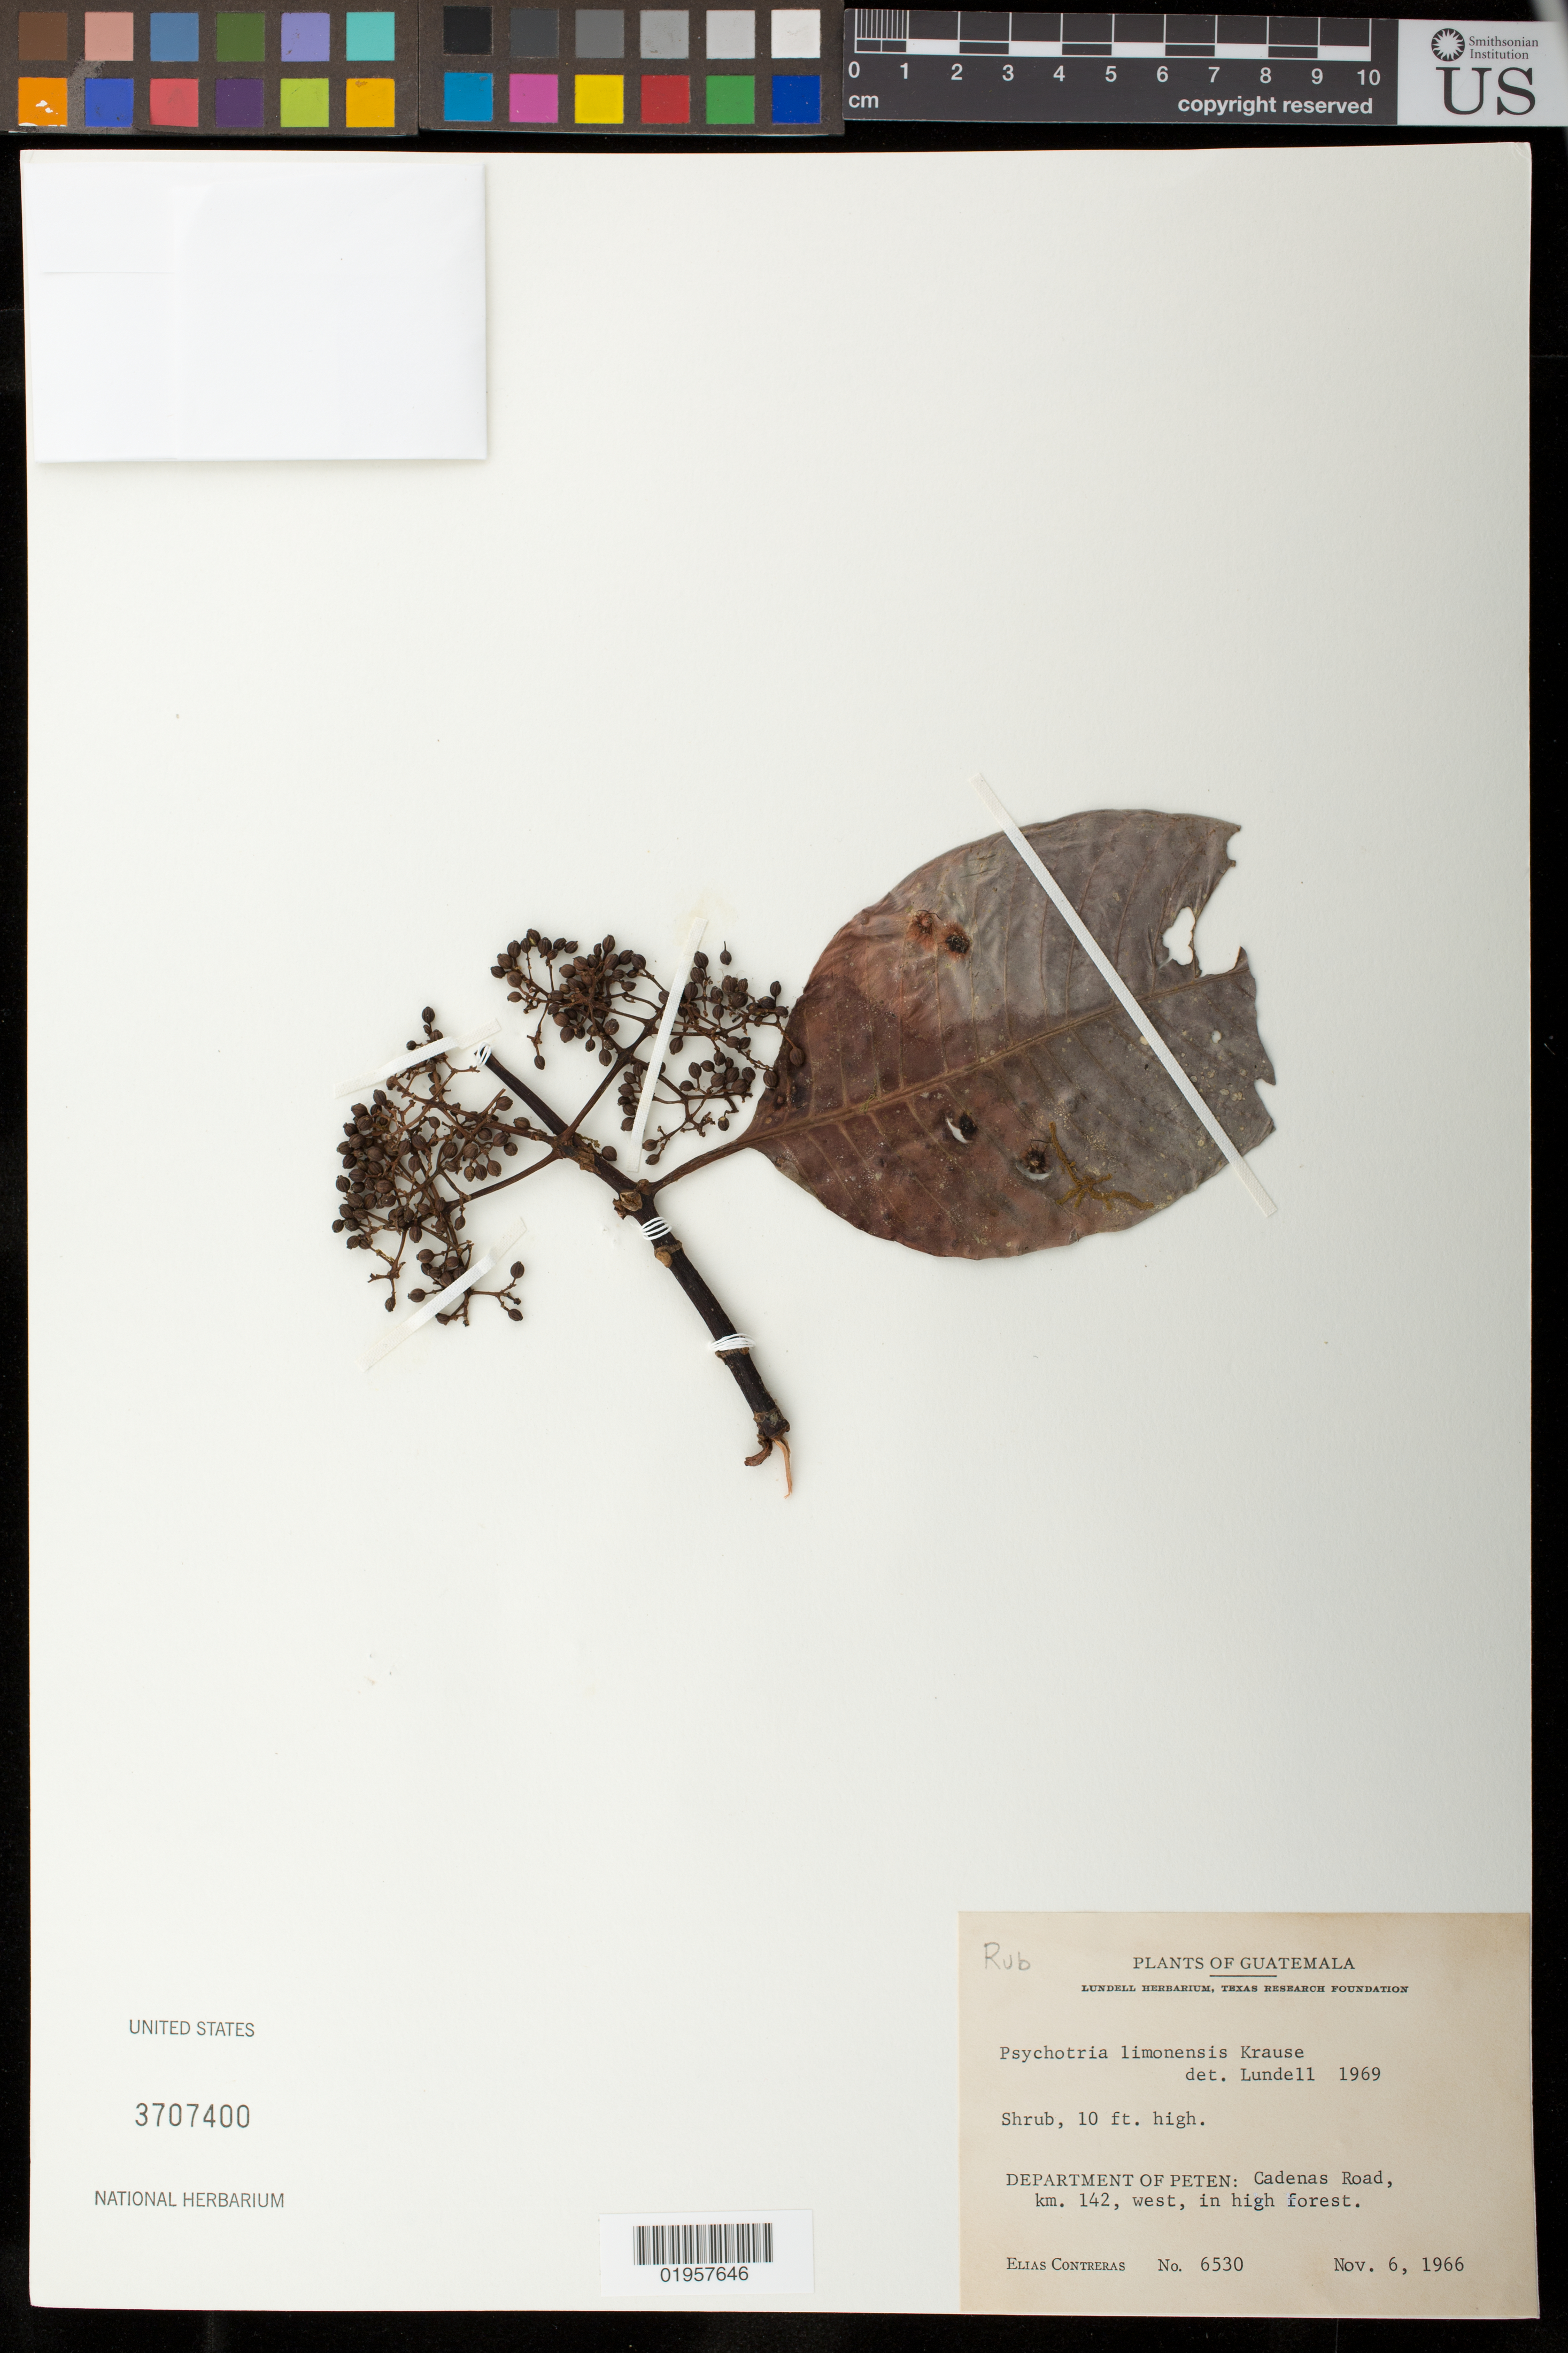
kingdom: Plantae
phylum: Tracheophyta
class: Magnoliopsida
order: Gentianales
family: Rubiaceae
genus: Psychotria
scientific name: Psychotria limonensis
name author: K. Krause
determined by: Lundell, C. L.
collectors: E. Contreras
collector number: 6530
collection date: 1966-11-06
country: Guatemala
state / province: El Petén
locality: Cadenas Road, km 142, west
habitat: In high forest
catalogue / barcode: US 3707400